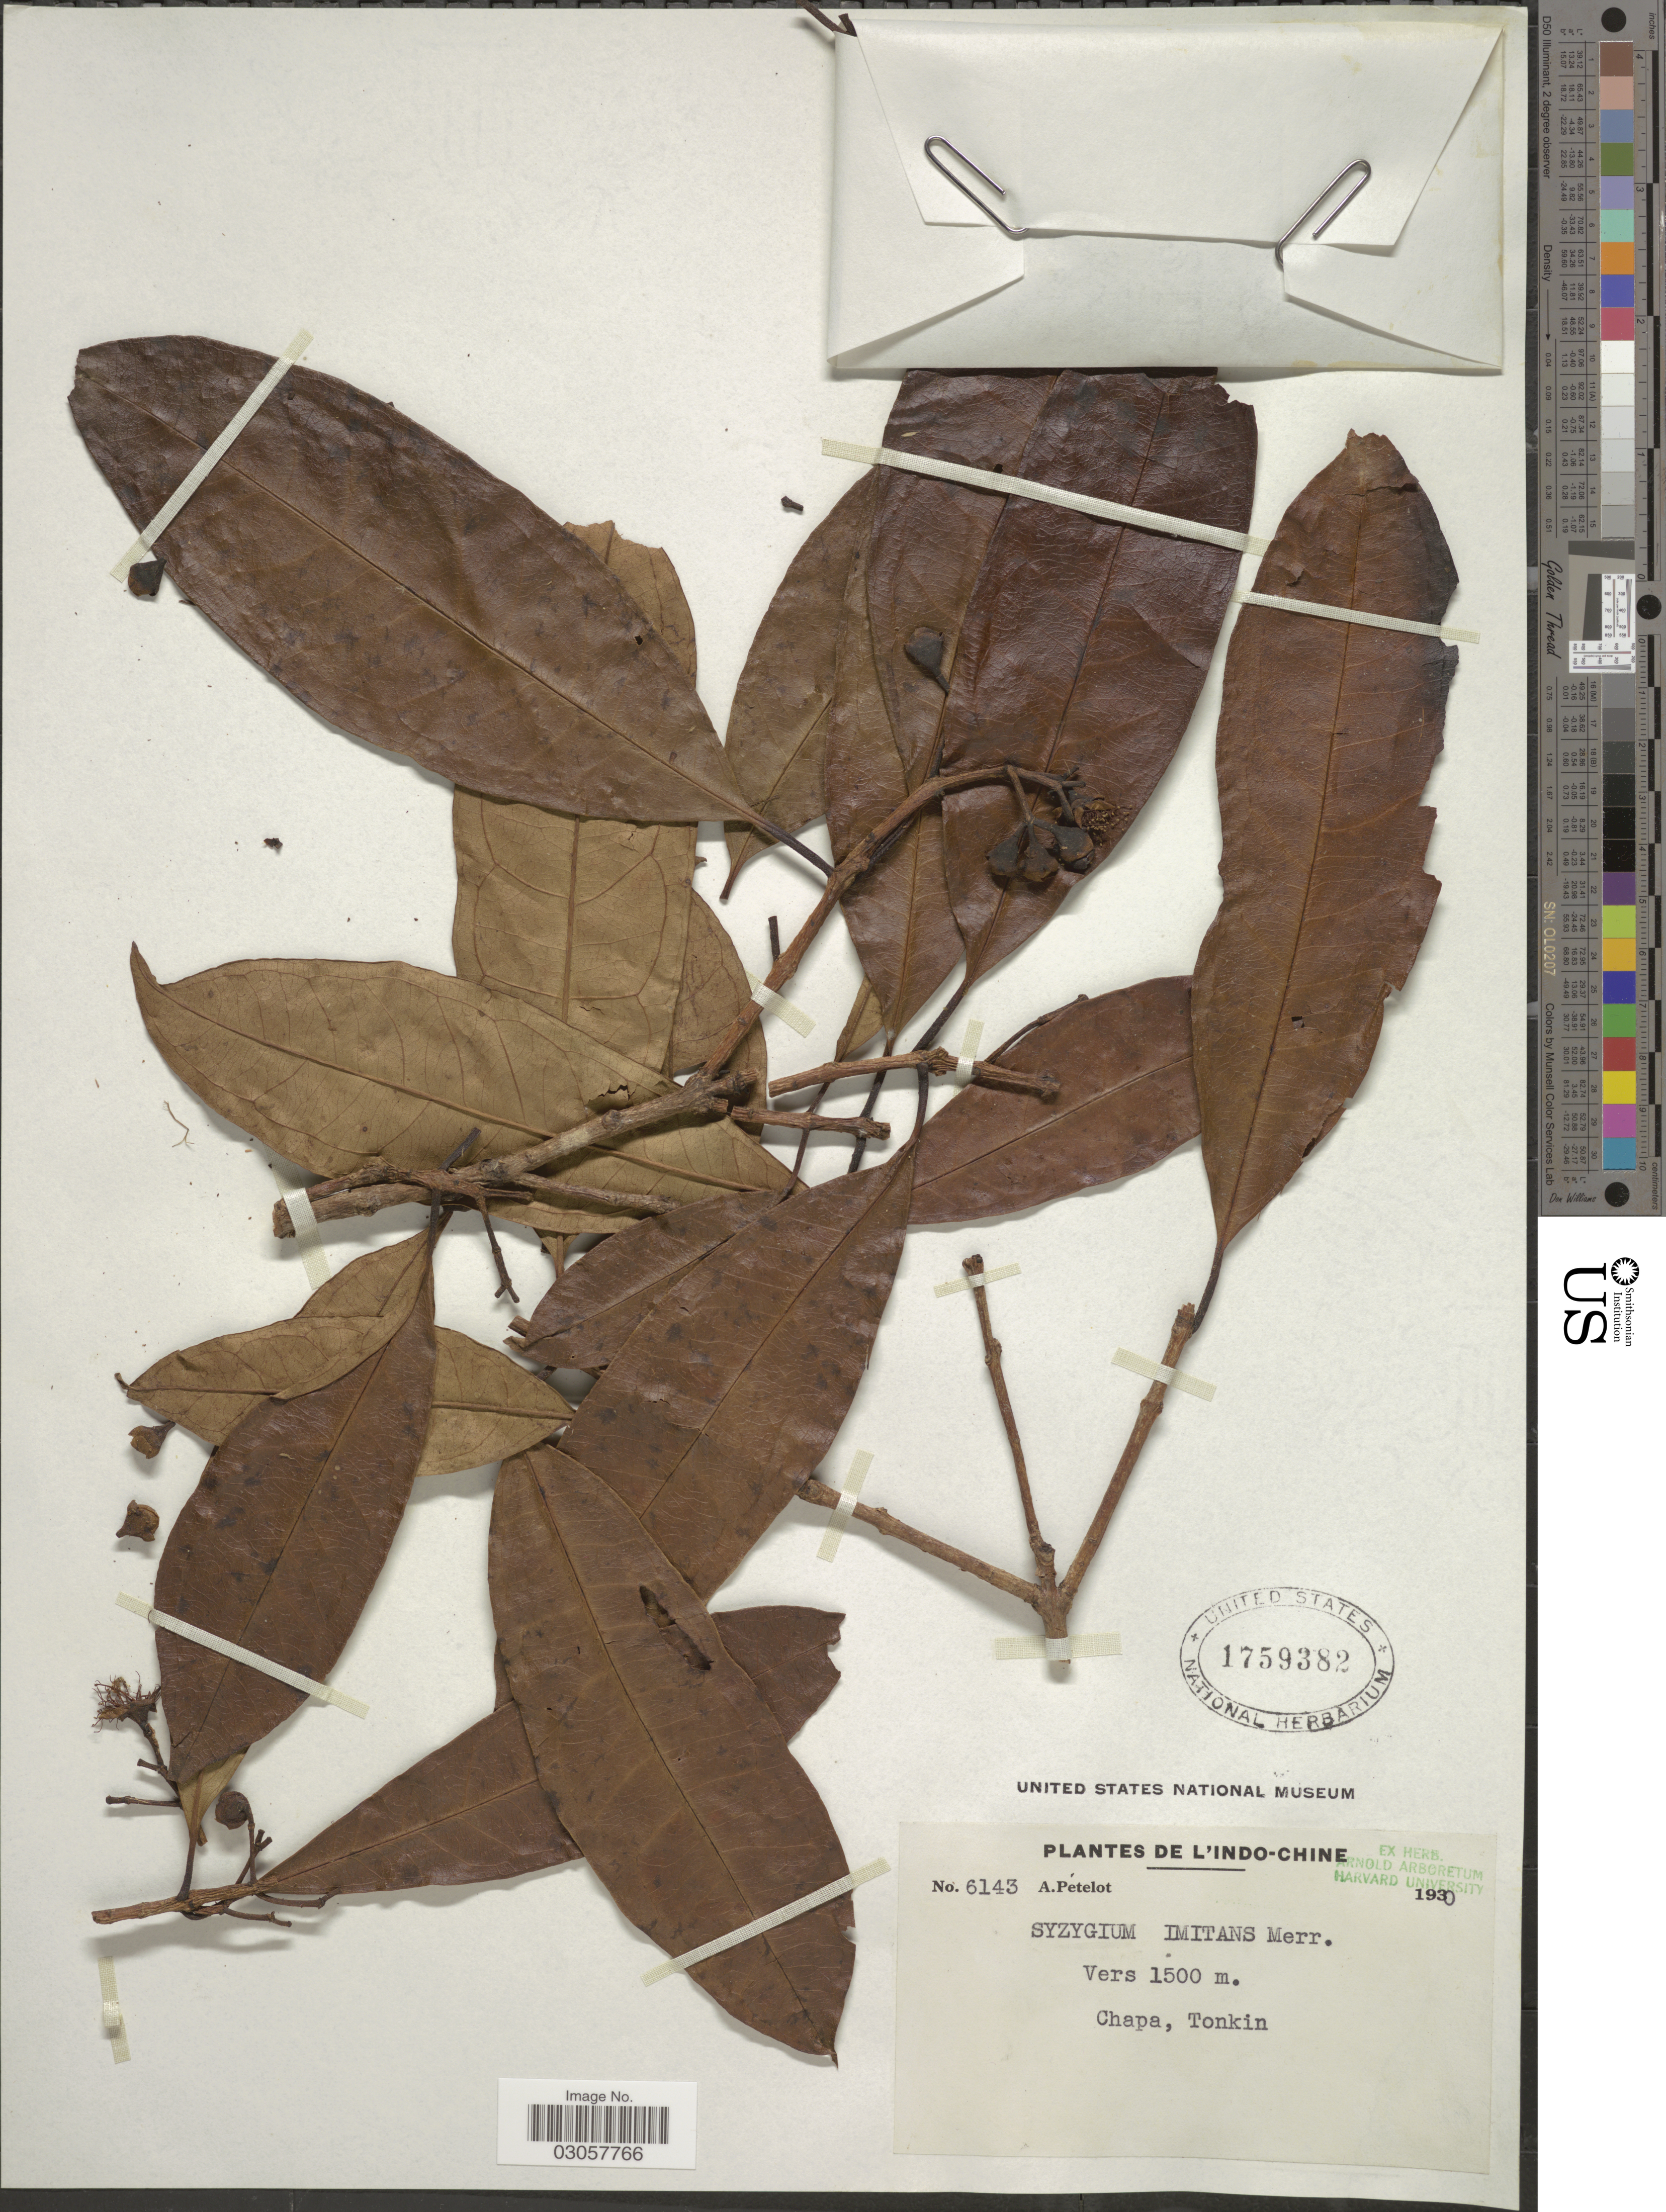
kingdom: Plantae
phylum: Tracheophyta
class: Magnoliopsida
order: Myrtales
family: Myrtaceae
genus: Syzygium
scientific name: Syzygium imitans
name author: Merr.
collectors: A. Petelot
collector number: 6143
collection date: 1930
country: Vietnam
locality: L'Indo-Chine. Chapa, Tonkin.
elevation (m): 1500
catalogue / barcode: US 1759382